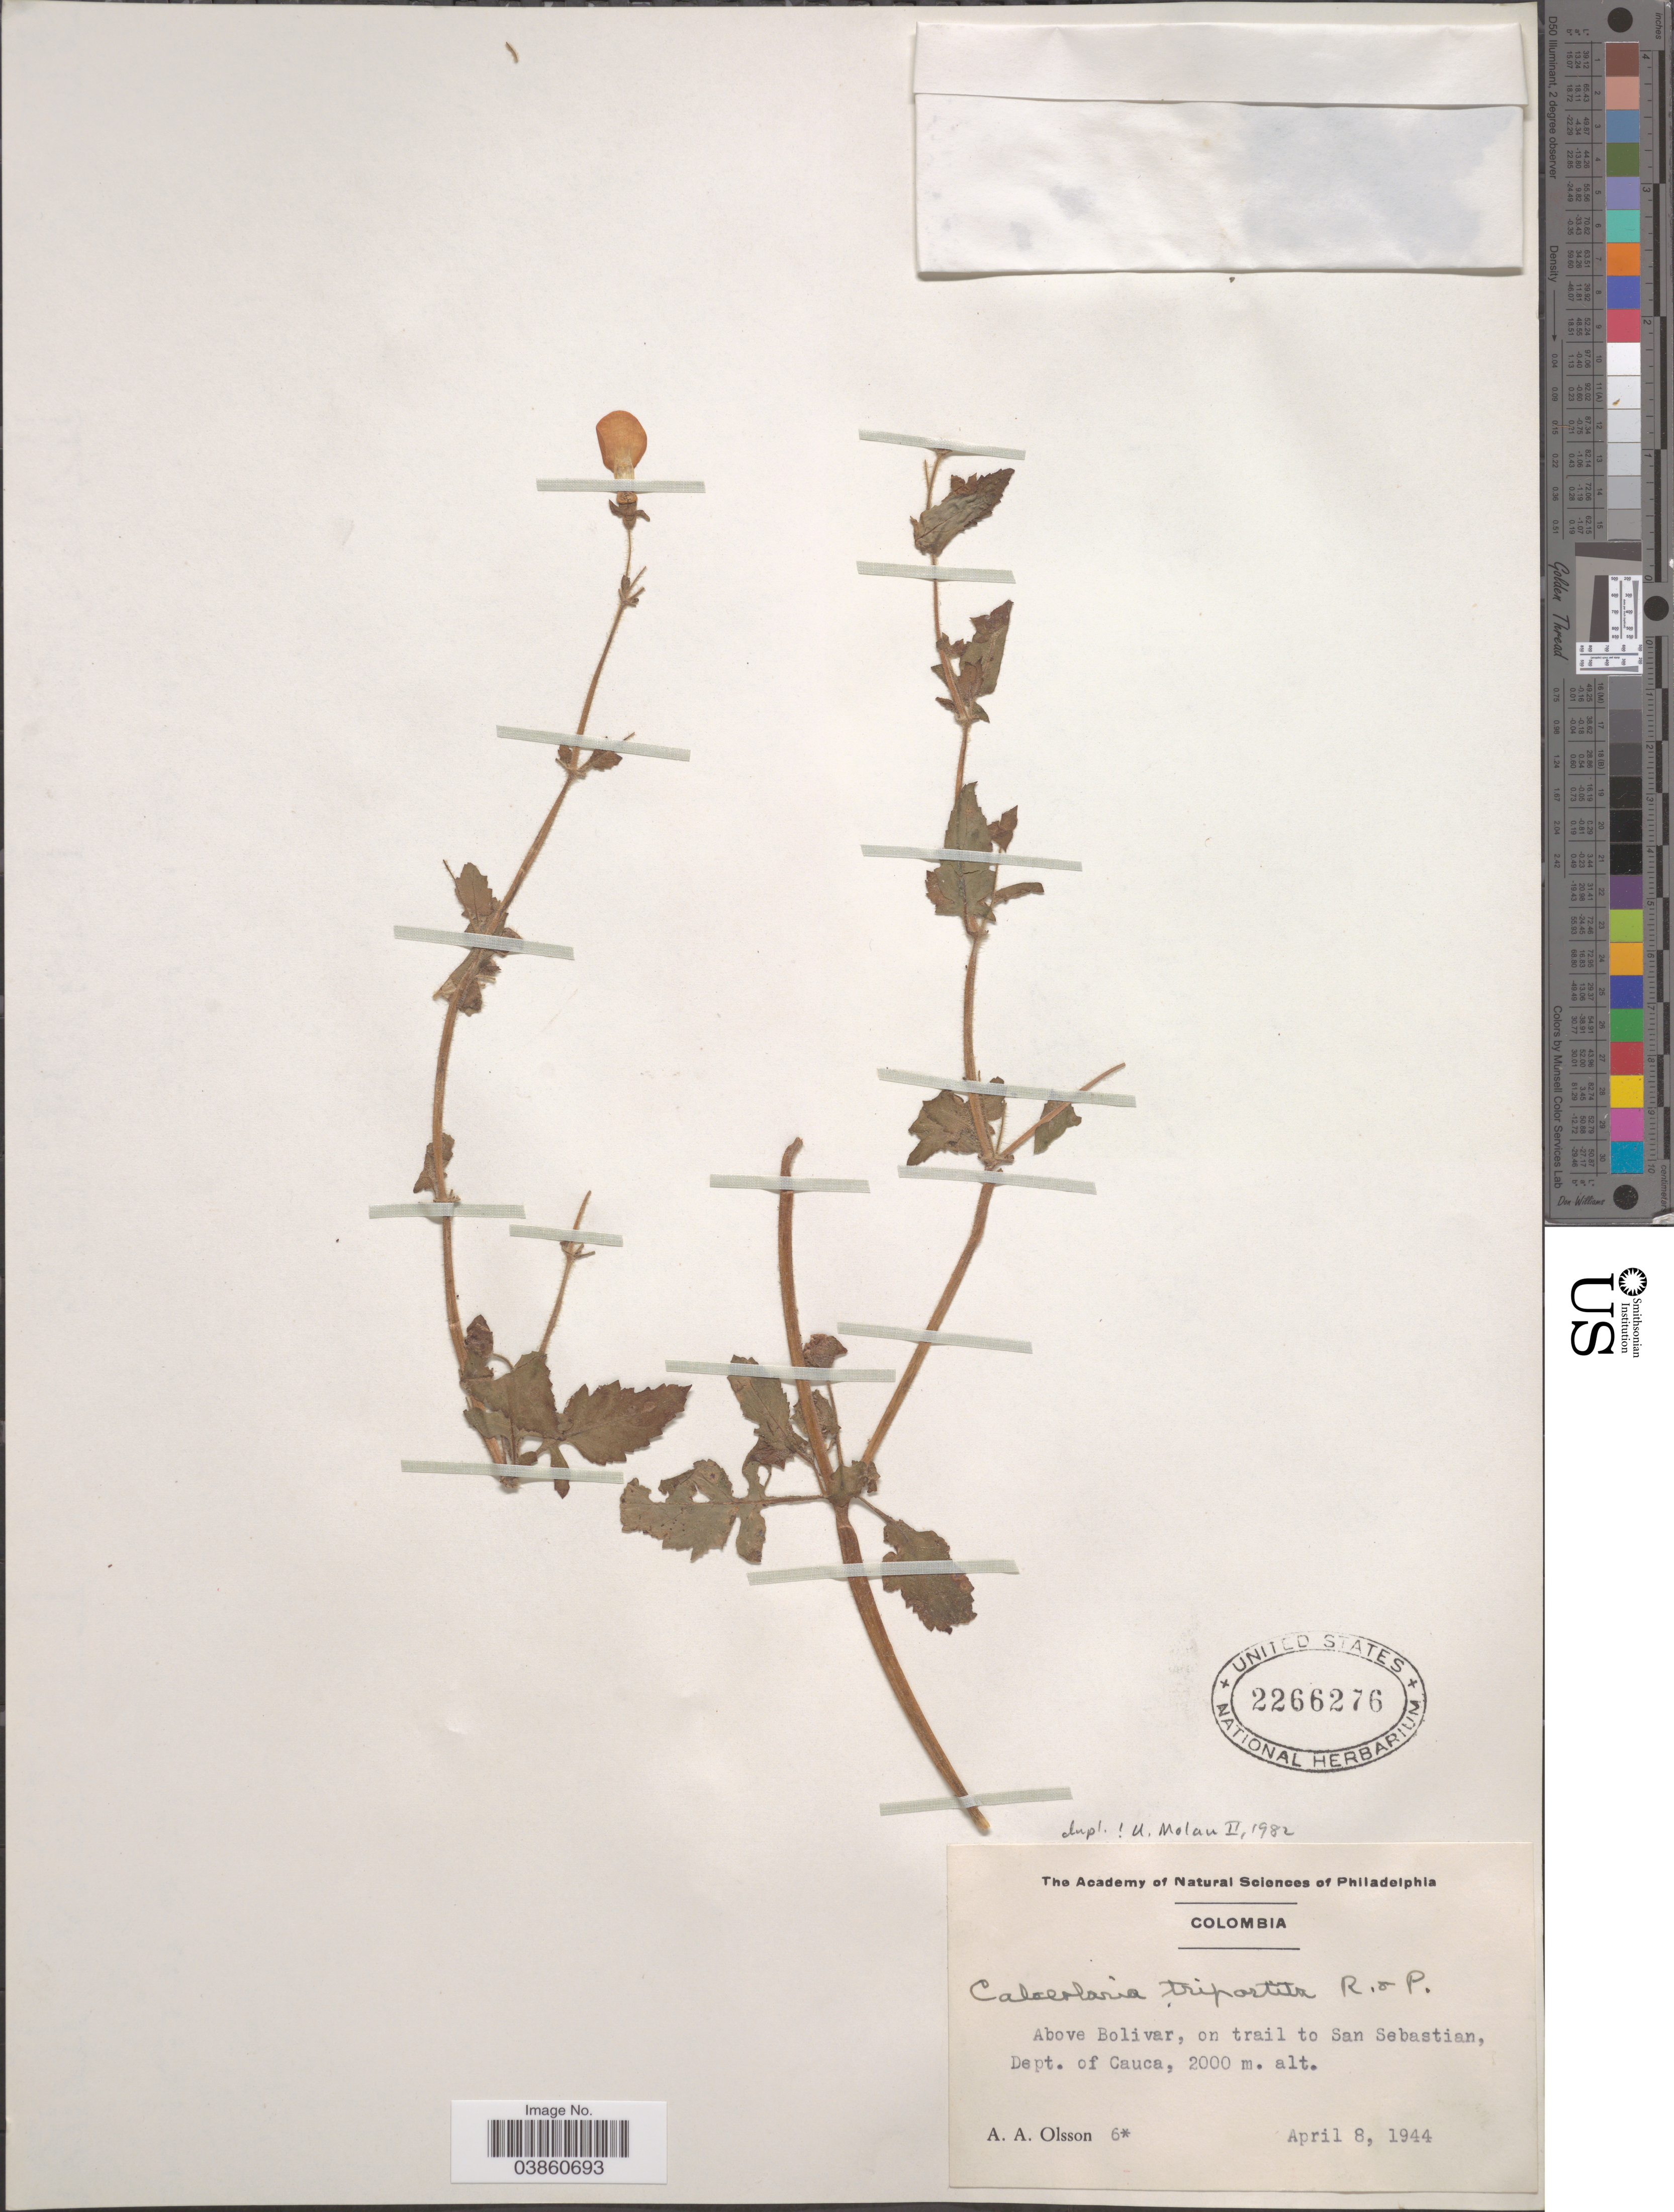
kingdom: Plantae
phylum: Tracheophyta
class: Magnoliopsida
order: Lamiales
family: Calceolariaceae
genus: Calceolaria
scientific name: Calceolaria tripartita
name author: Ruiz & Pav.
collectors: A. Olsson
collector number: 6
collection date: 1944-04-08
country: Colombia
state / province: Cauca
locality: Above Bolivar, on trail to San Sebastian, Dept. of Cauca.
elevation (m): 2000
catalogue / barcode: US 2266276